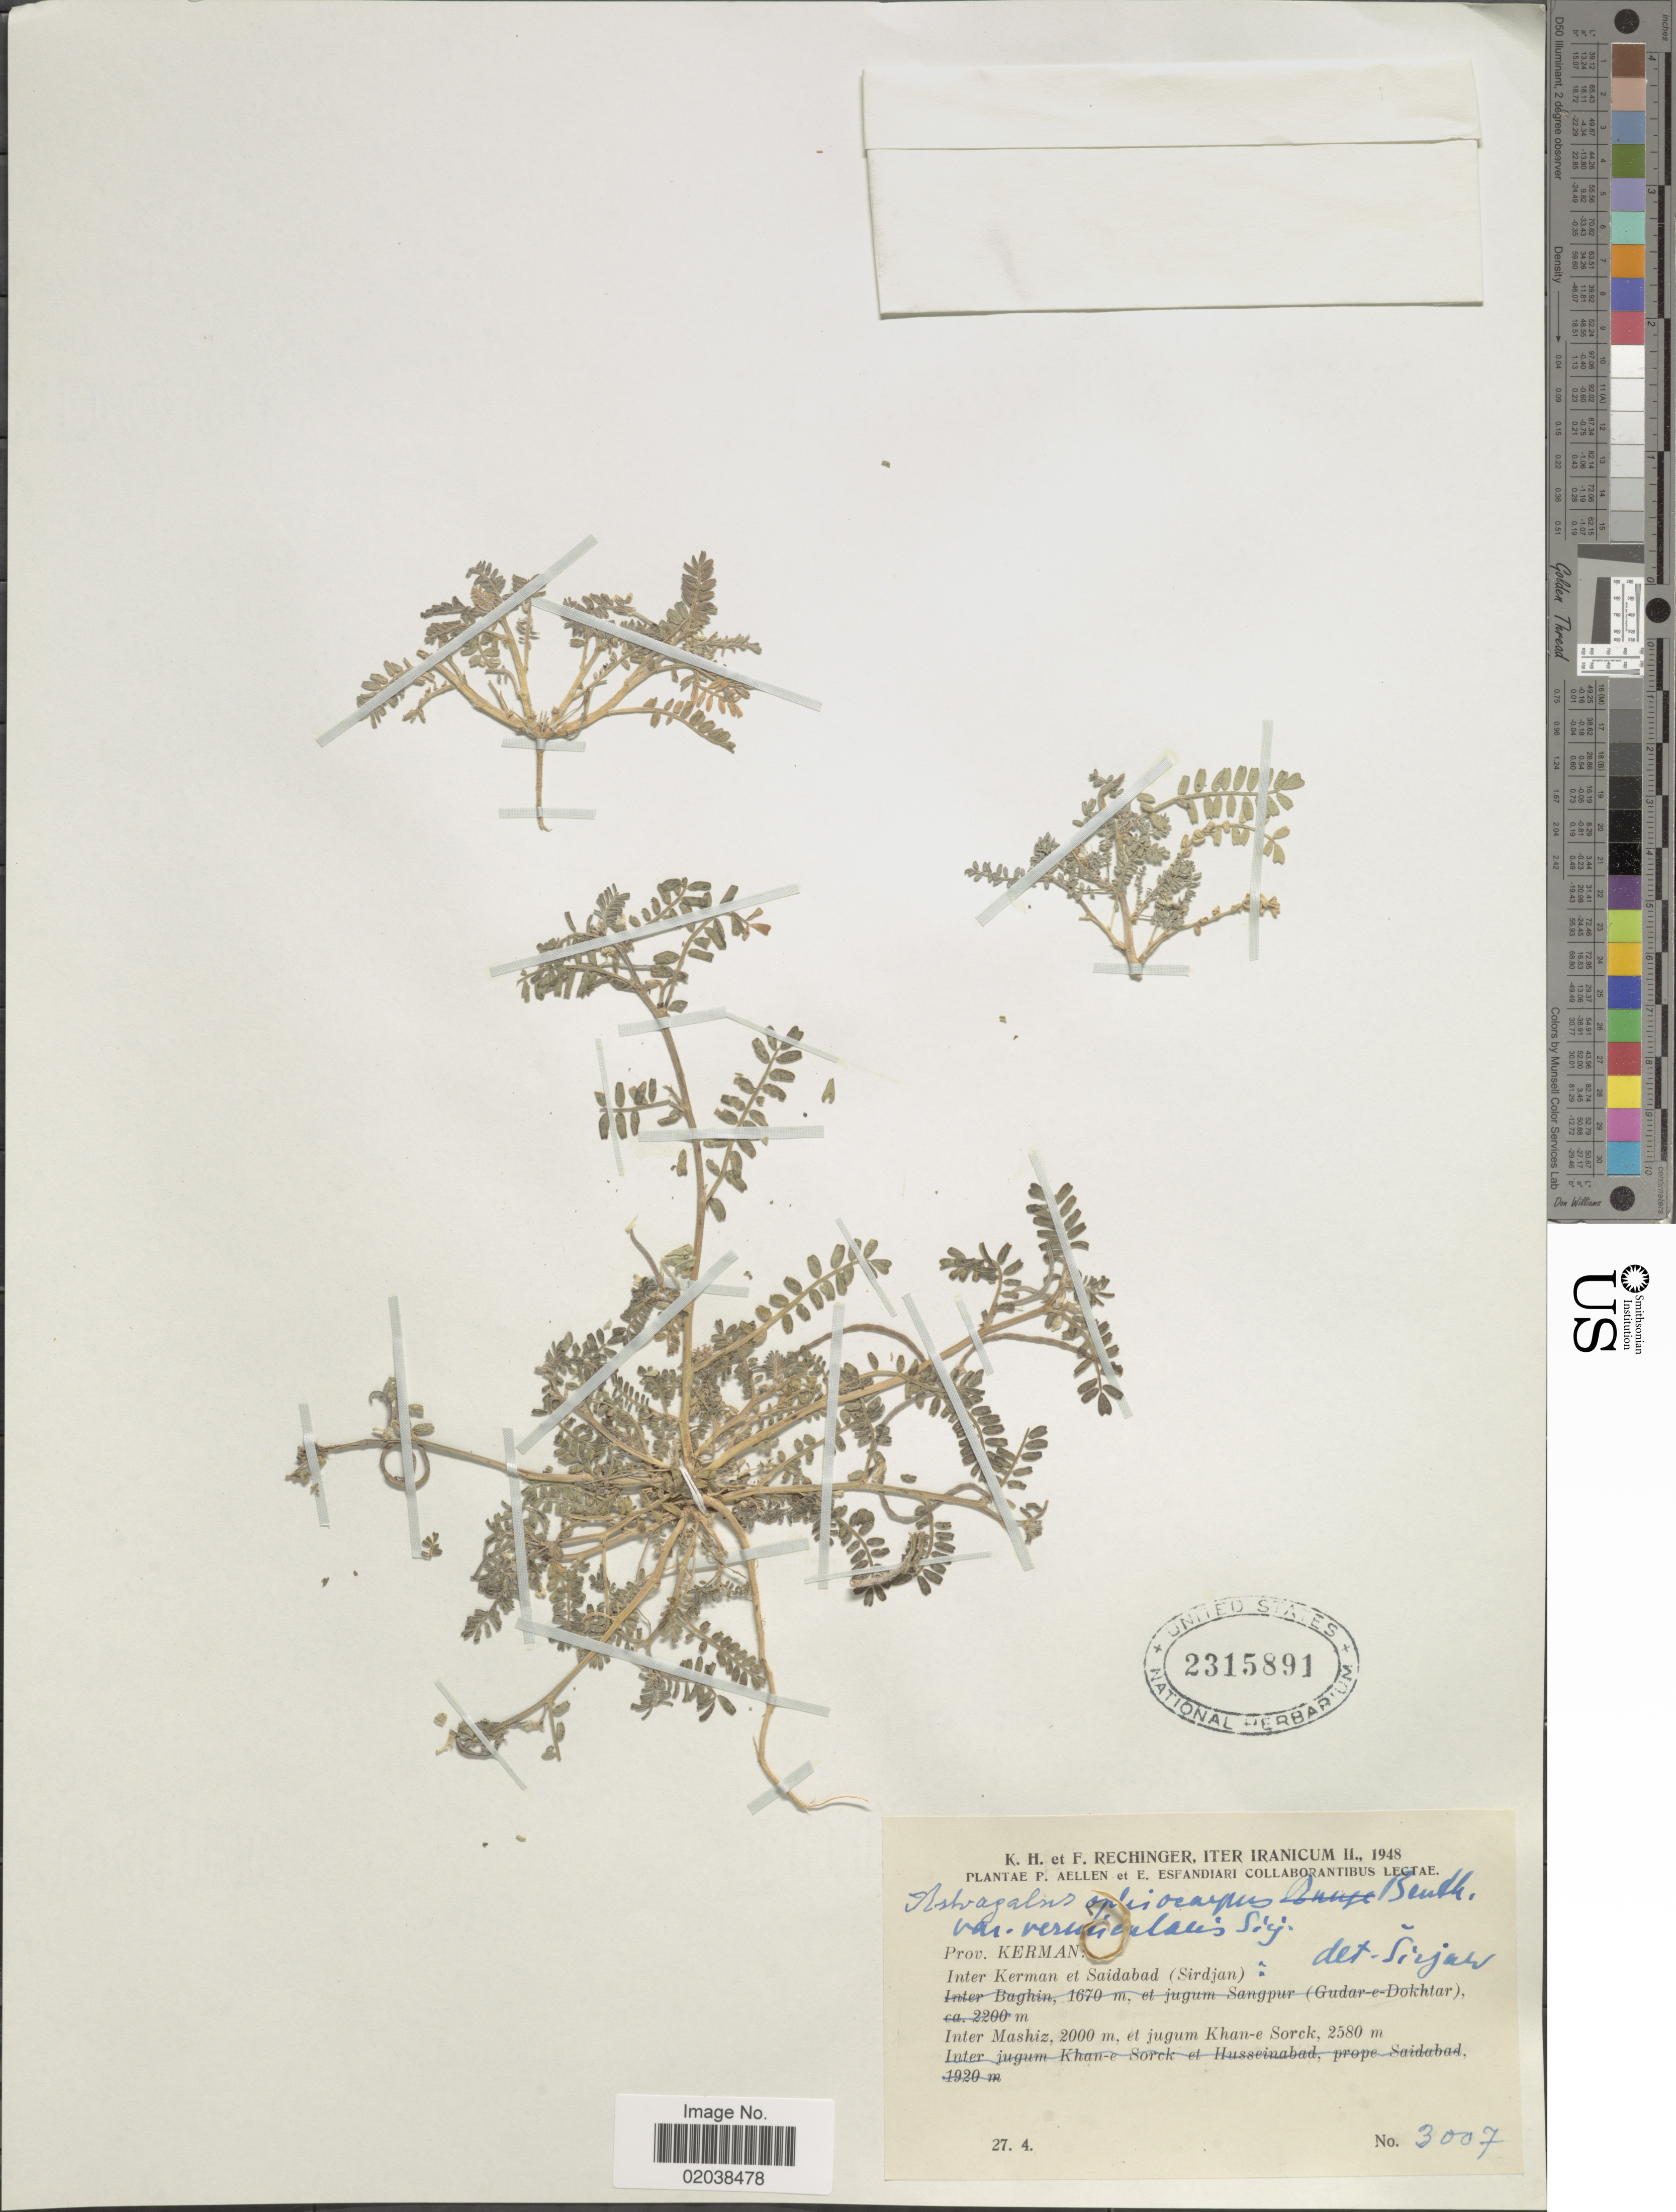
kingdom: Plantae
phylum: Tracheophyta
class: Magnoliopsida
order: Fabales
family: Fabaceae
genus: Astragalus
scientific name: Astragalus ophiocarpus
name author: Benth. ex Boiss.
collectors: K. H. Rechinger & F. Rechinger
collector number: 3007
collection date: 1948-04-27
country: Iran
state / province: Kerman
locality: Iranicum. Prov. Kerman: Onter Kerman et Saidabad (Sirdjan): Inter Mashiz, et jugum Khan-e Sorck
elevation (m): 2000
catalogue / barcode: US 2315891